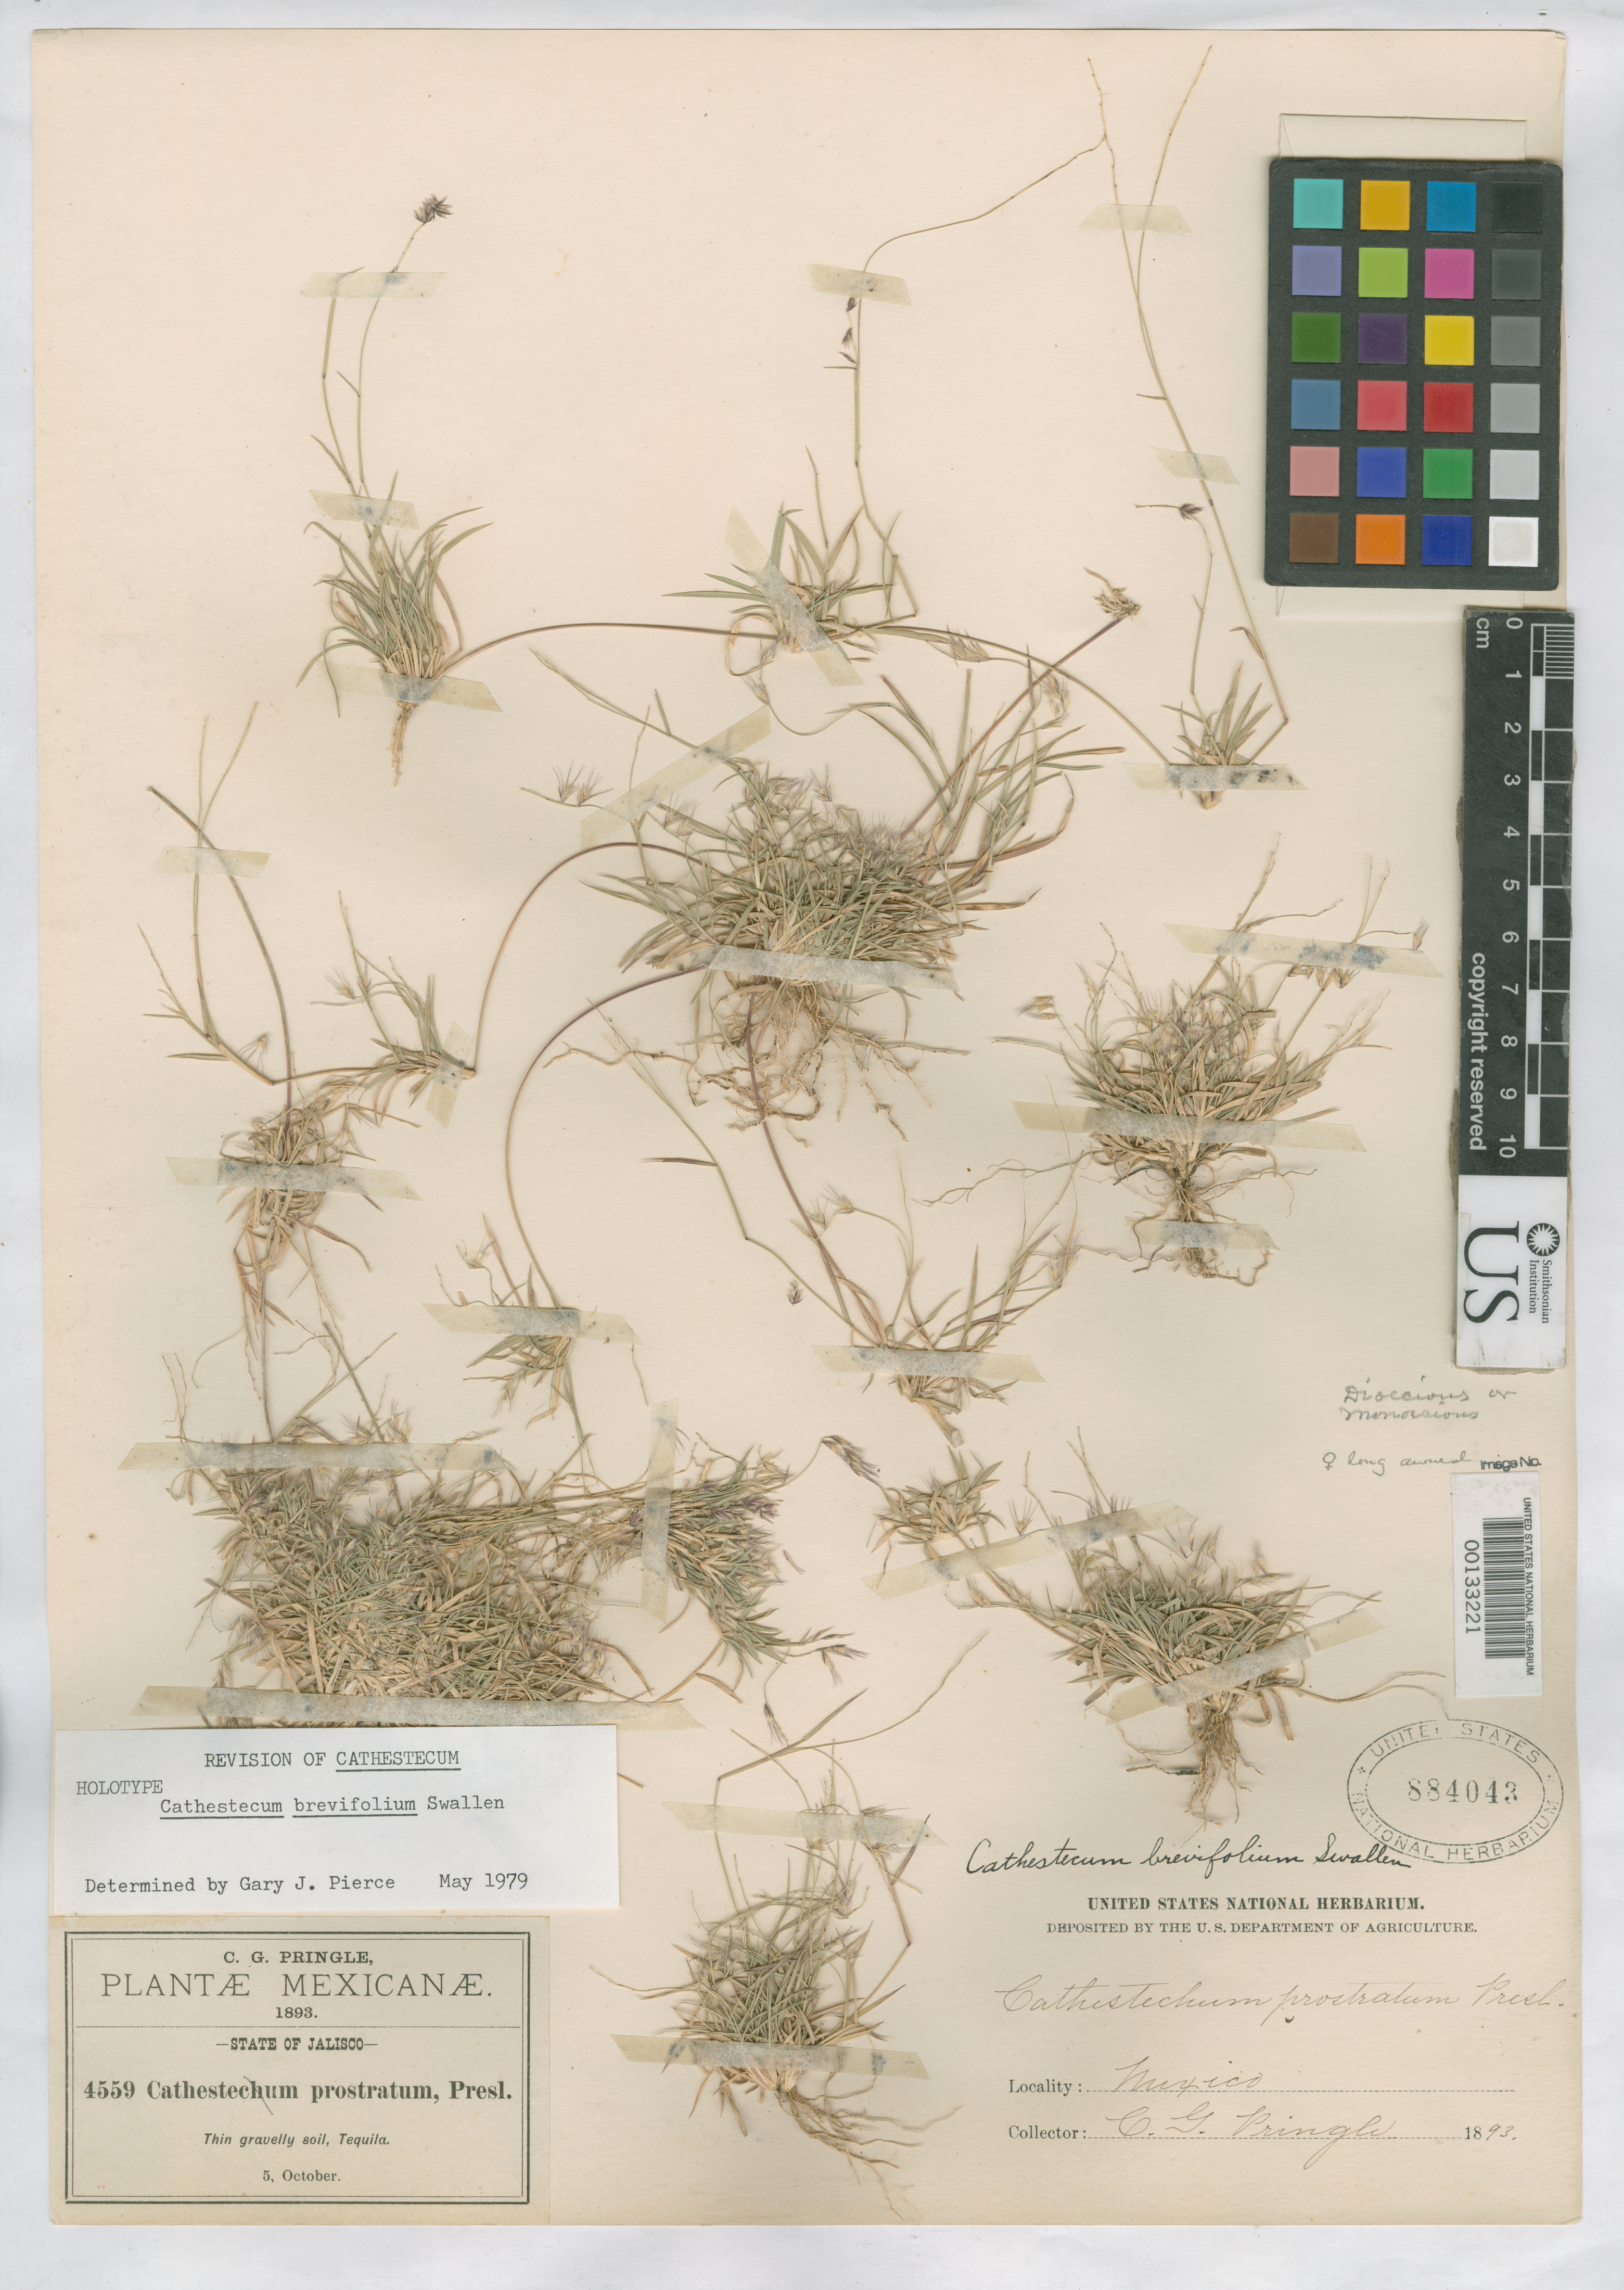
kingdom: Plantae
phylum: Tracheophyta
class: Liliopsida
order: Poales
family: Poaceae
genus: Cathestecum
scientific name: Cathestecum brevifolium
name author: Swallen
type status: Holotype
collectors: C. G. Pringle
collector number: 4559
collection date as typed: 05 Oct 1893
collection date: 1893-10-05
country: Mexico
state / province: Jalisco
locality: Tequila.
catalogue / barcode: US 884043